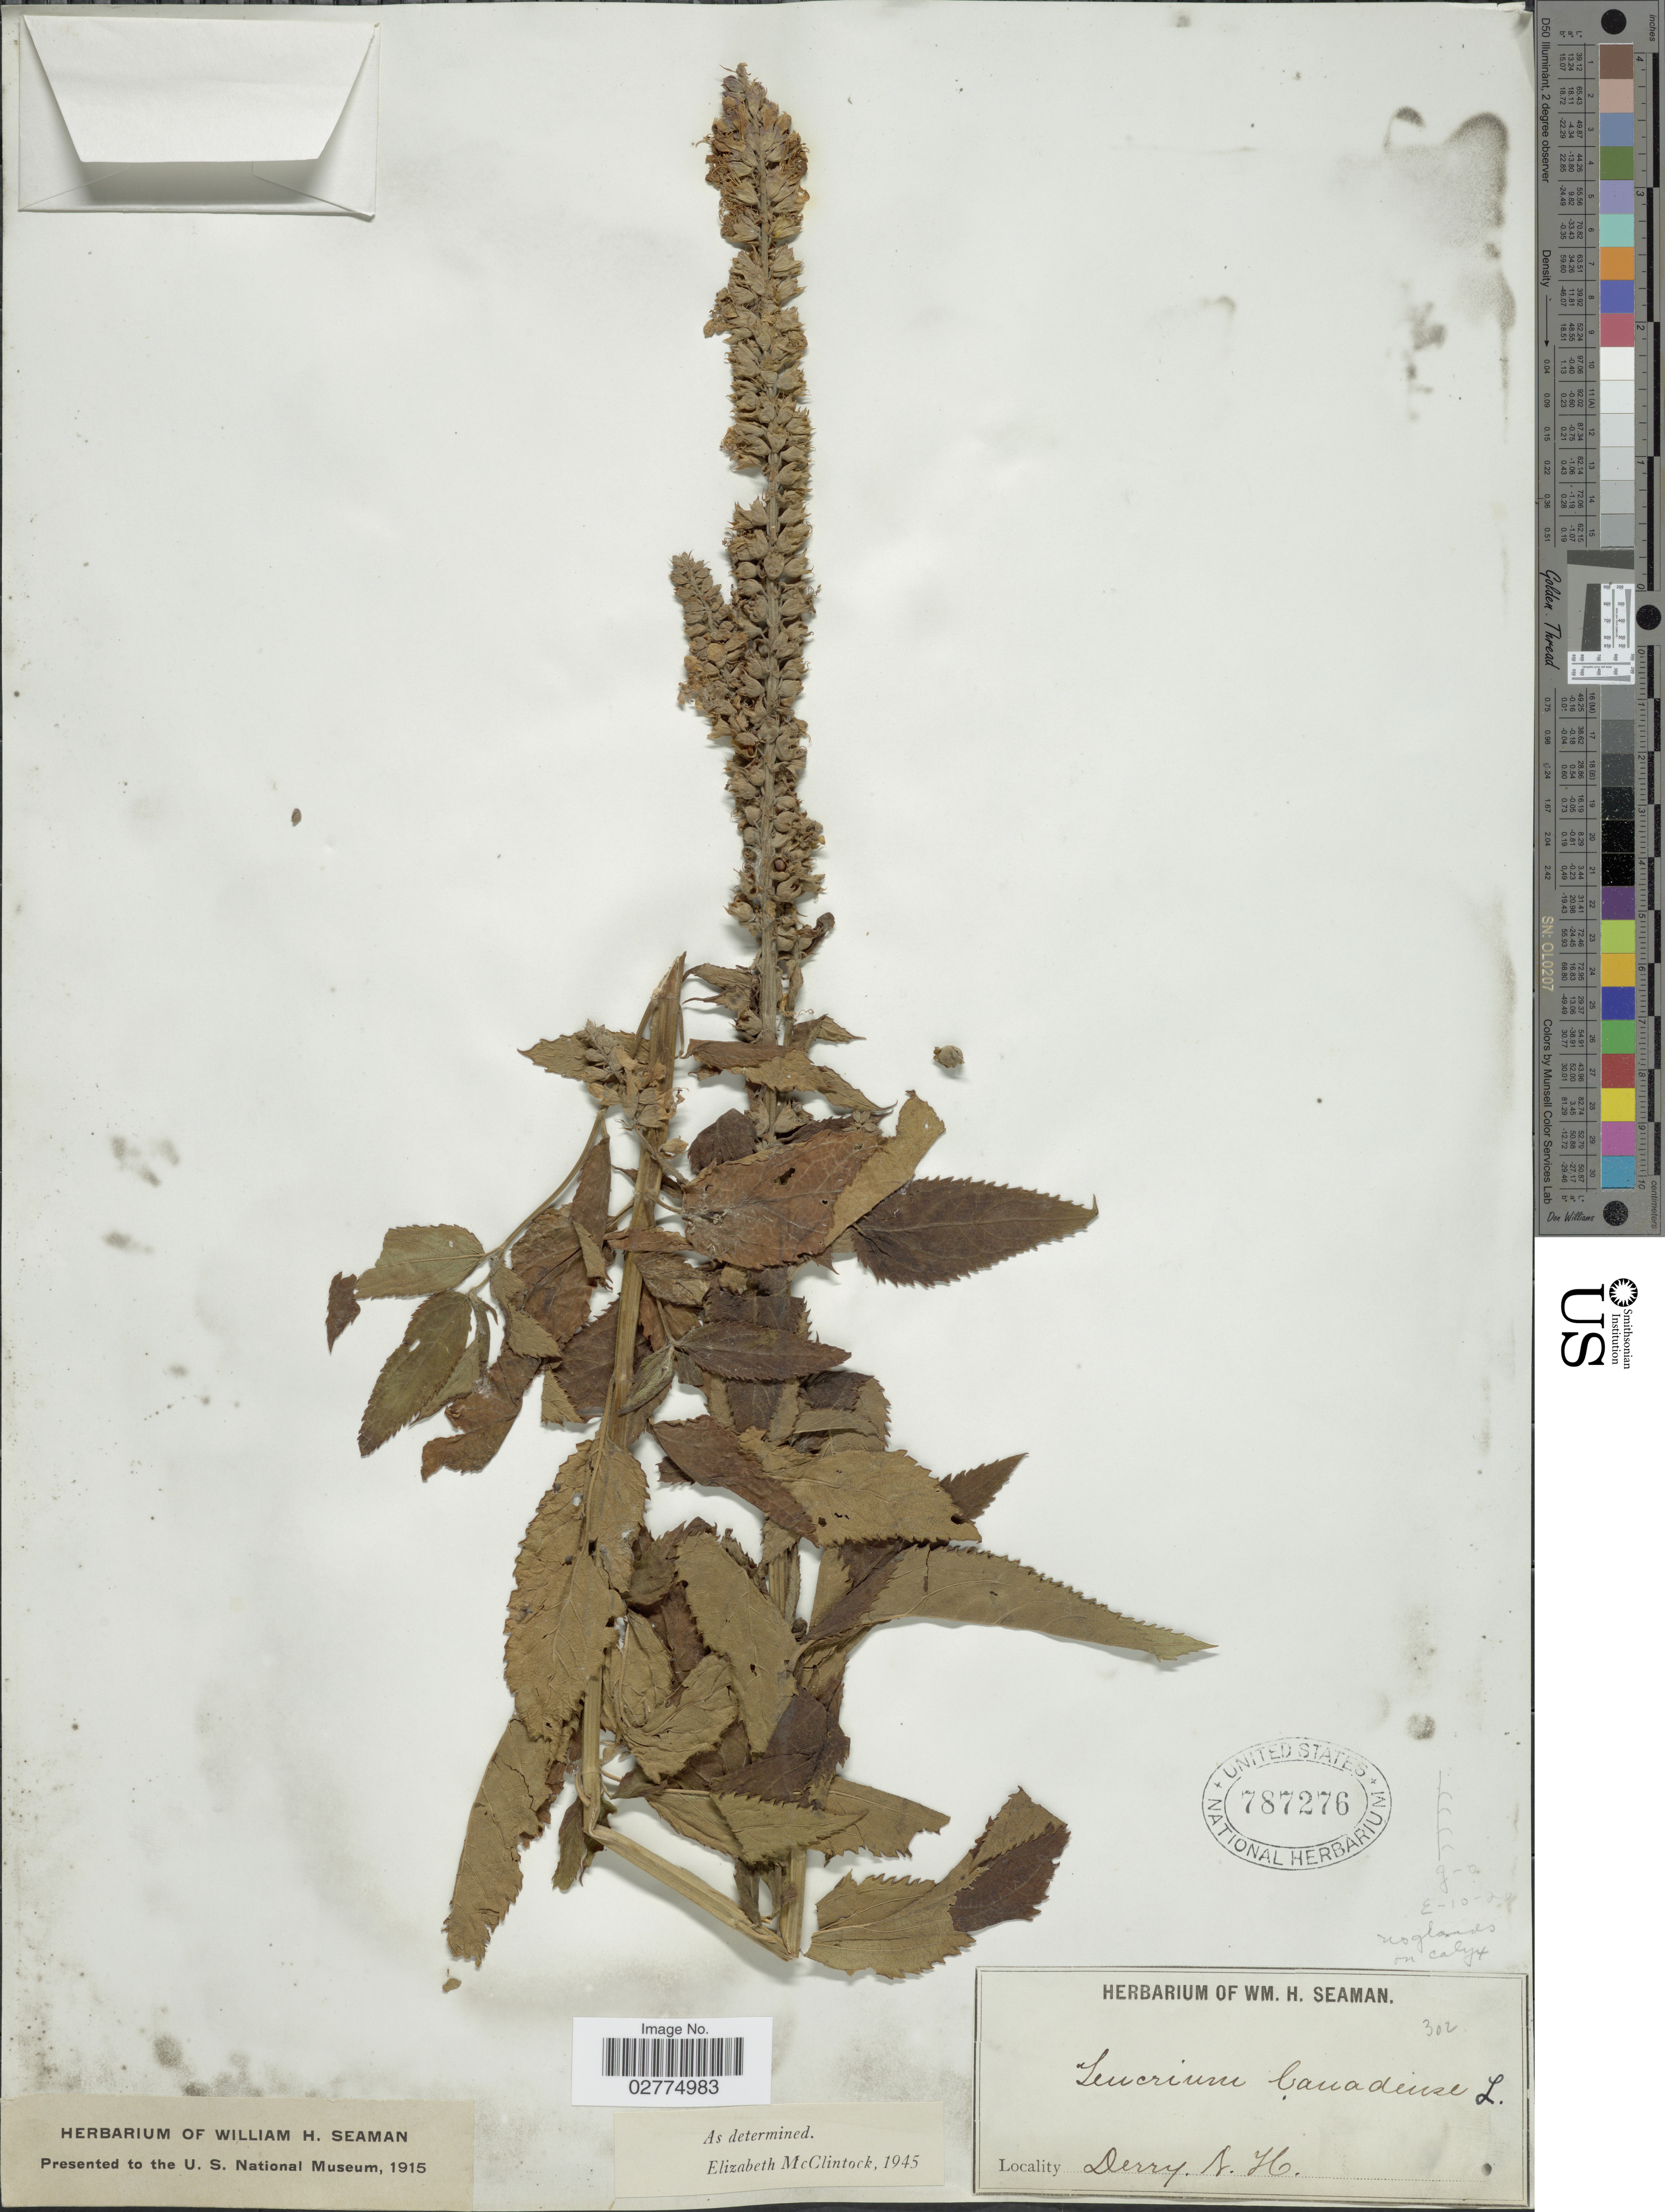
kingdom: Plantae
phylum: Tracheophyta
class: Magnoliopsida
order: Lamiales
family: Lamiaceae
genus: Teucrium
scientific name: Teucrium canadense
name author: L.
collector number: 302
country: United States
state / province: New Hampshire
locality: Derry.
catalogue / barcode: US 787276